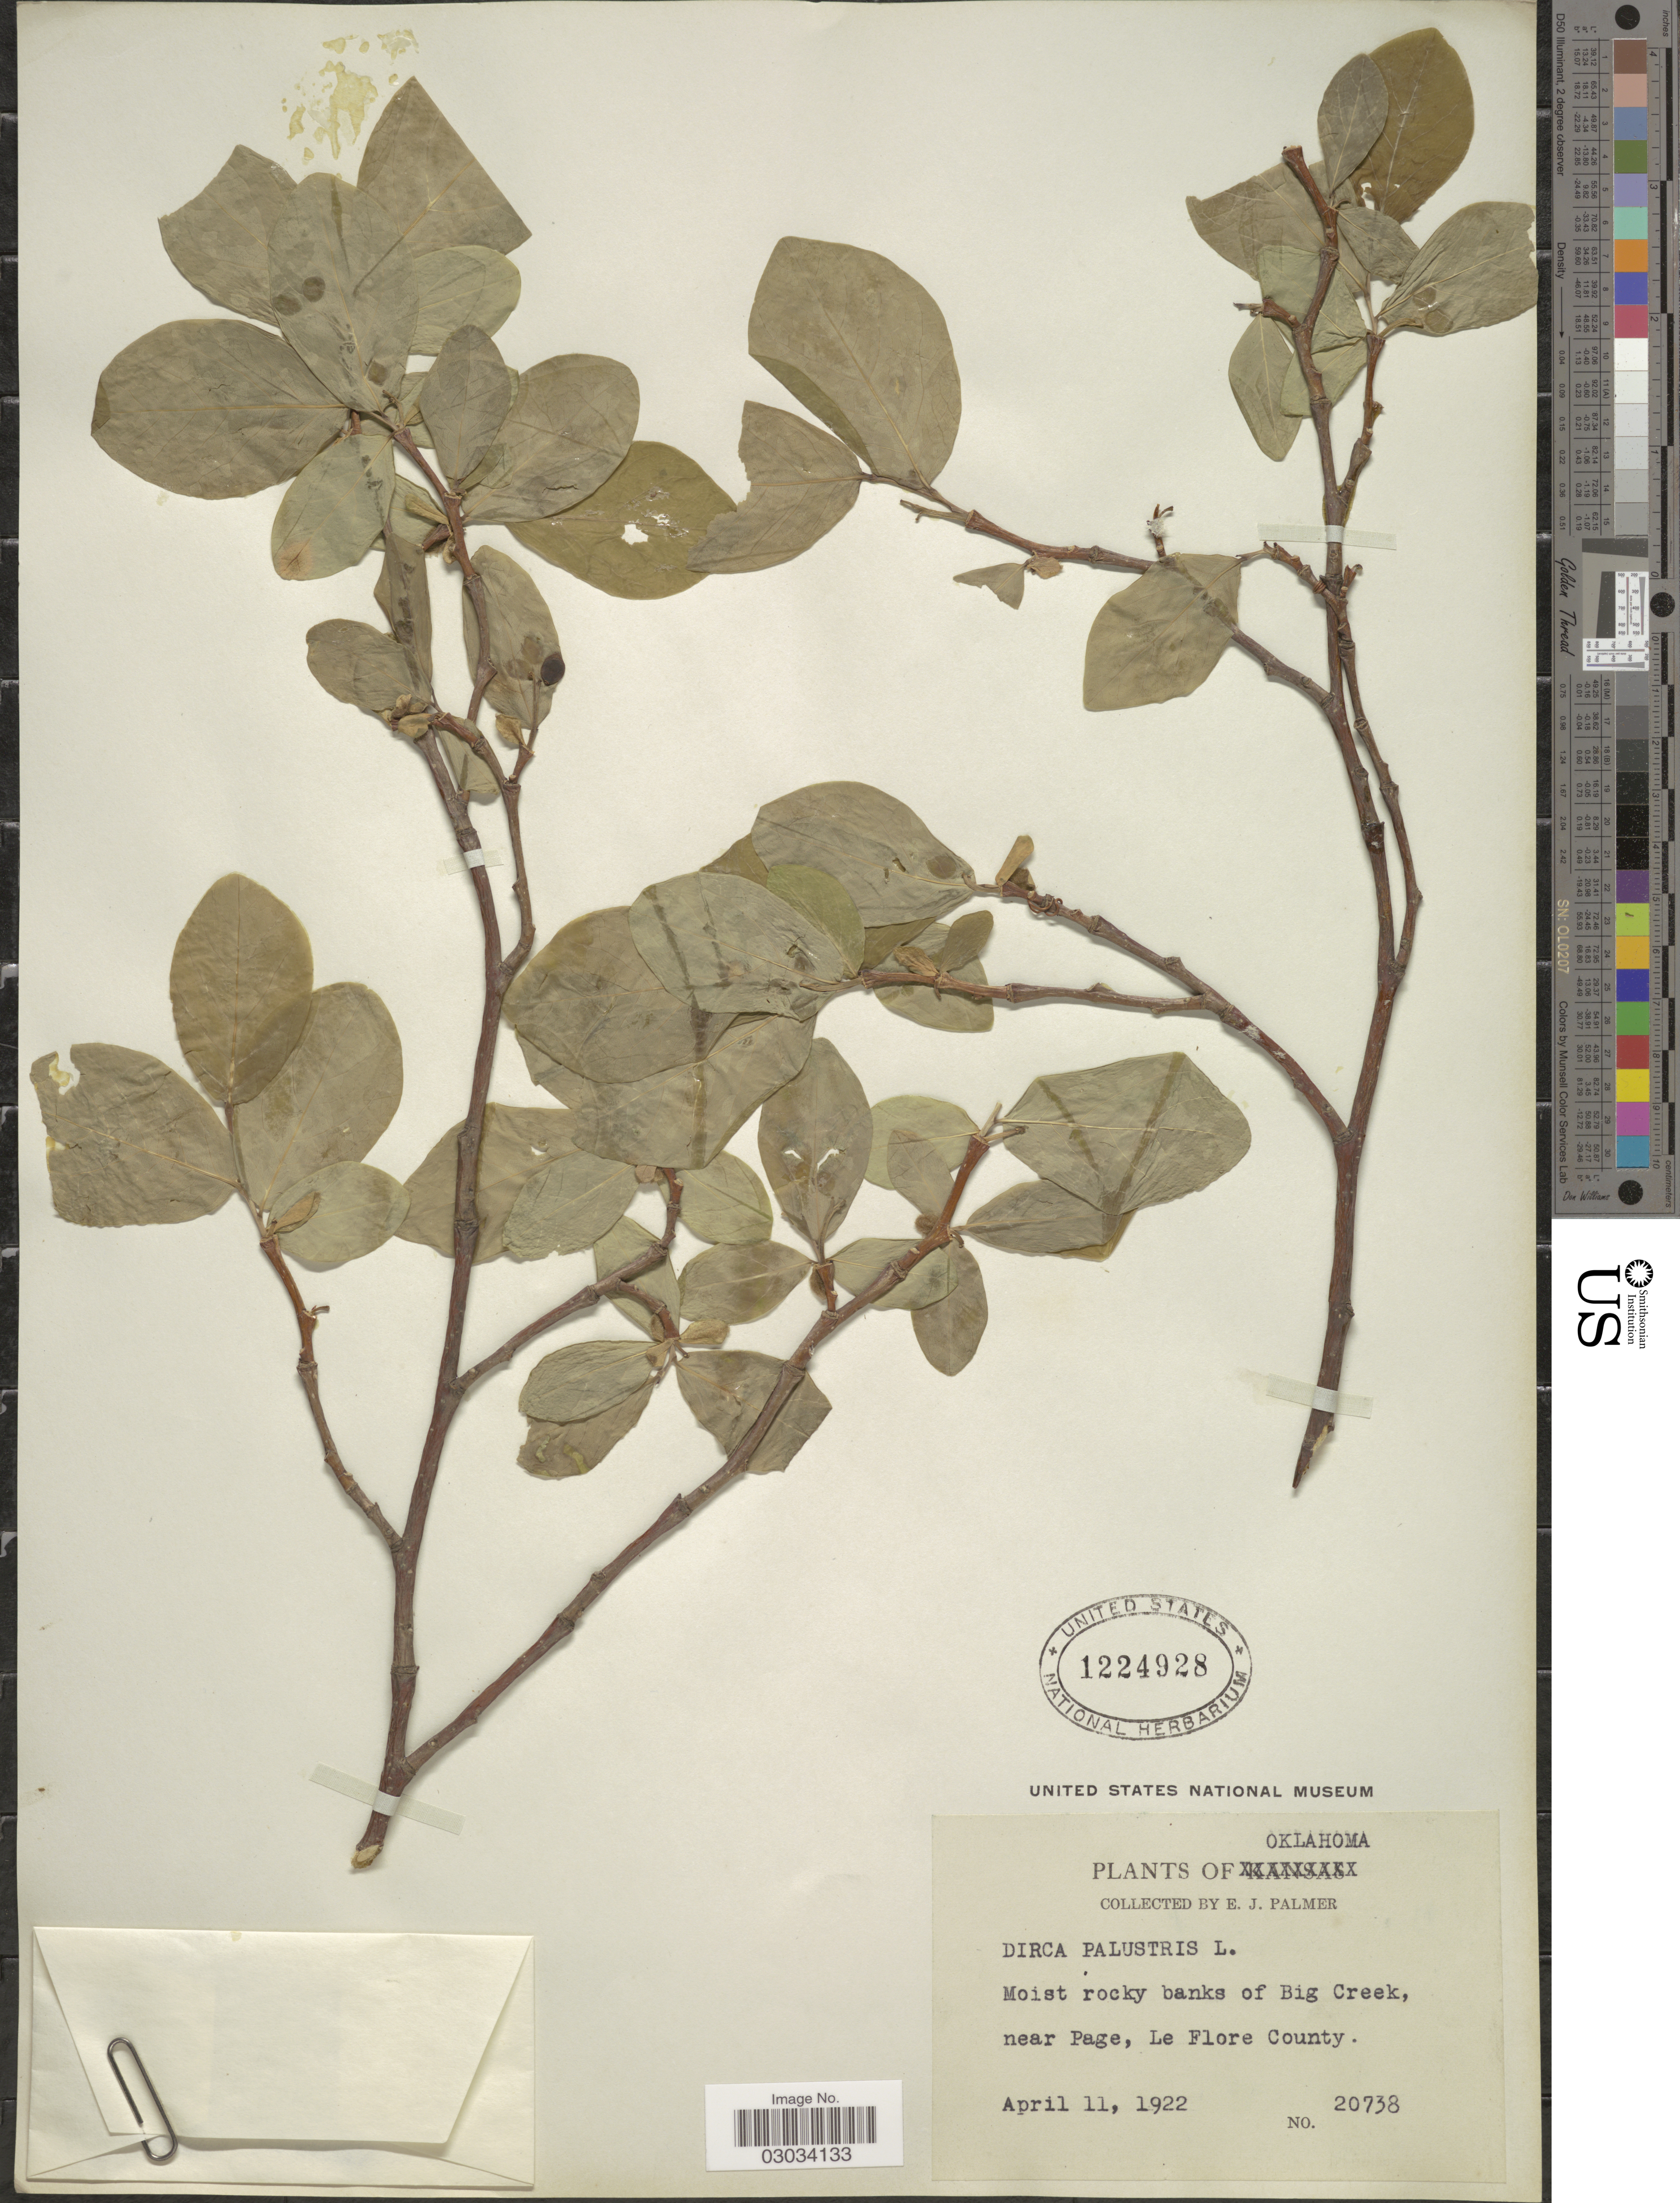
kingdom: Plantae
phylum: Tracheophyta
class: Magnoliopsida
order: Malvales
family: Thymelaeaceae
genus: Dirca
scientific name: Dirca palustris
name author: L.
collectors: E. J. Palmer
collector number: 20738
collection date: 1922-04-11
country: United States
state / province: Oklahoma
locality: Moist rocky banks of Big Creek, near Page, Le Flore County.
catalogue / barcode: US 1224928